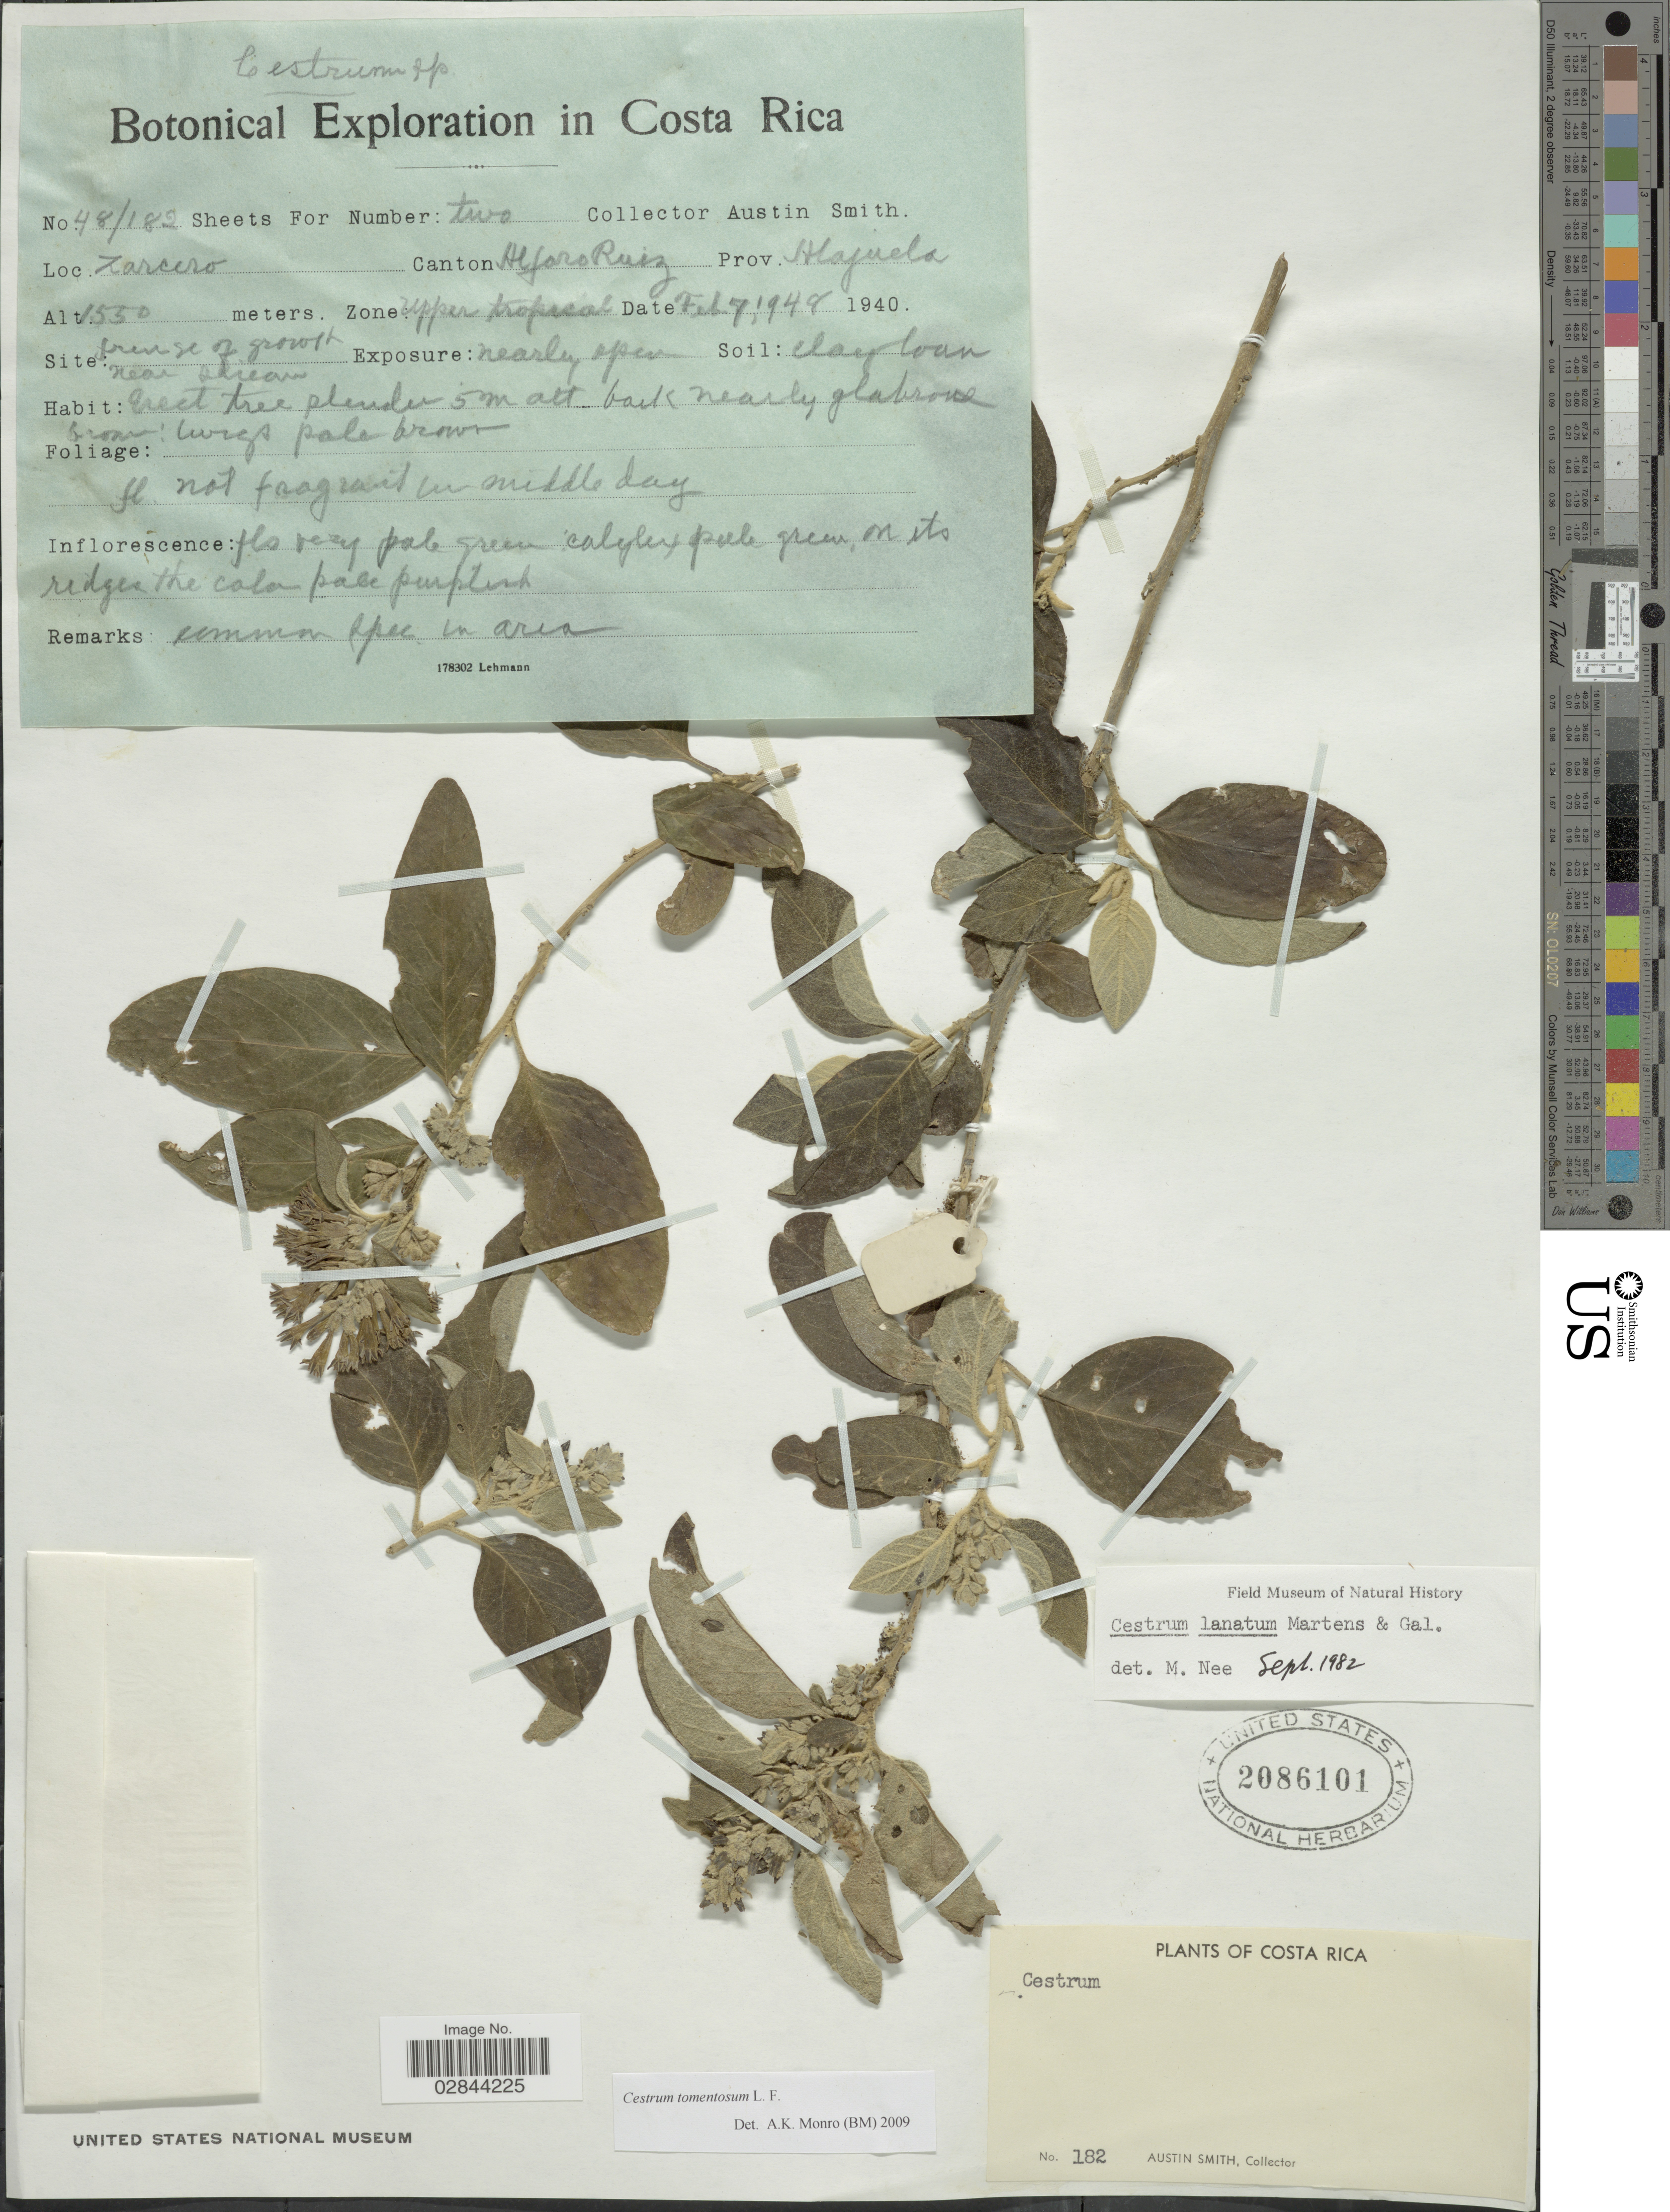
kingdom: Plantae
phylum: Tracheophyta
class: Magnoliopsida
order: Solanales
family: Solanaceae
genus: Cestrum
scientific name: Cestrum lanatum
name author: M. Martens & Galeotti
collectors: Aust P. Smith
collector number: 182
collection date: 1948-02-07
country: Costa Rica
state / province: Alajuela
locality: Zarcero, Canton Alfaro Ruiz, Zone Upper tropical.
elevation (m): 1550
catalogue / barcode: US 2086101